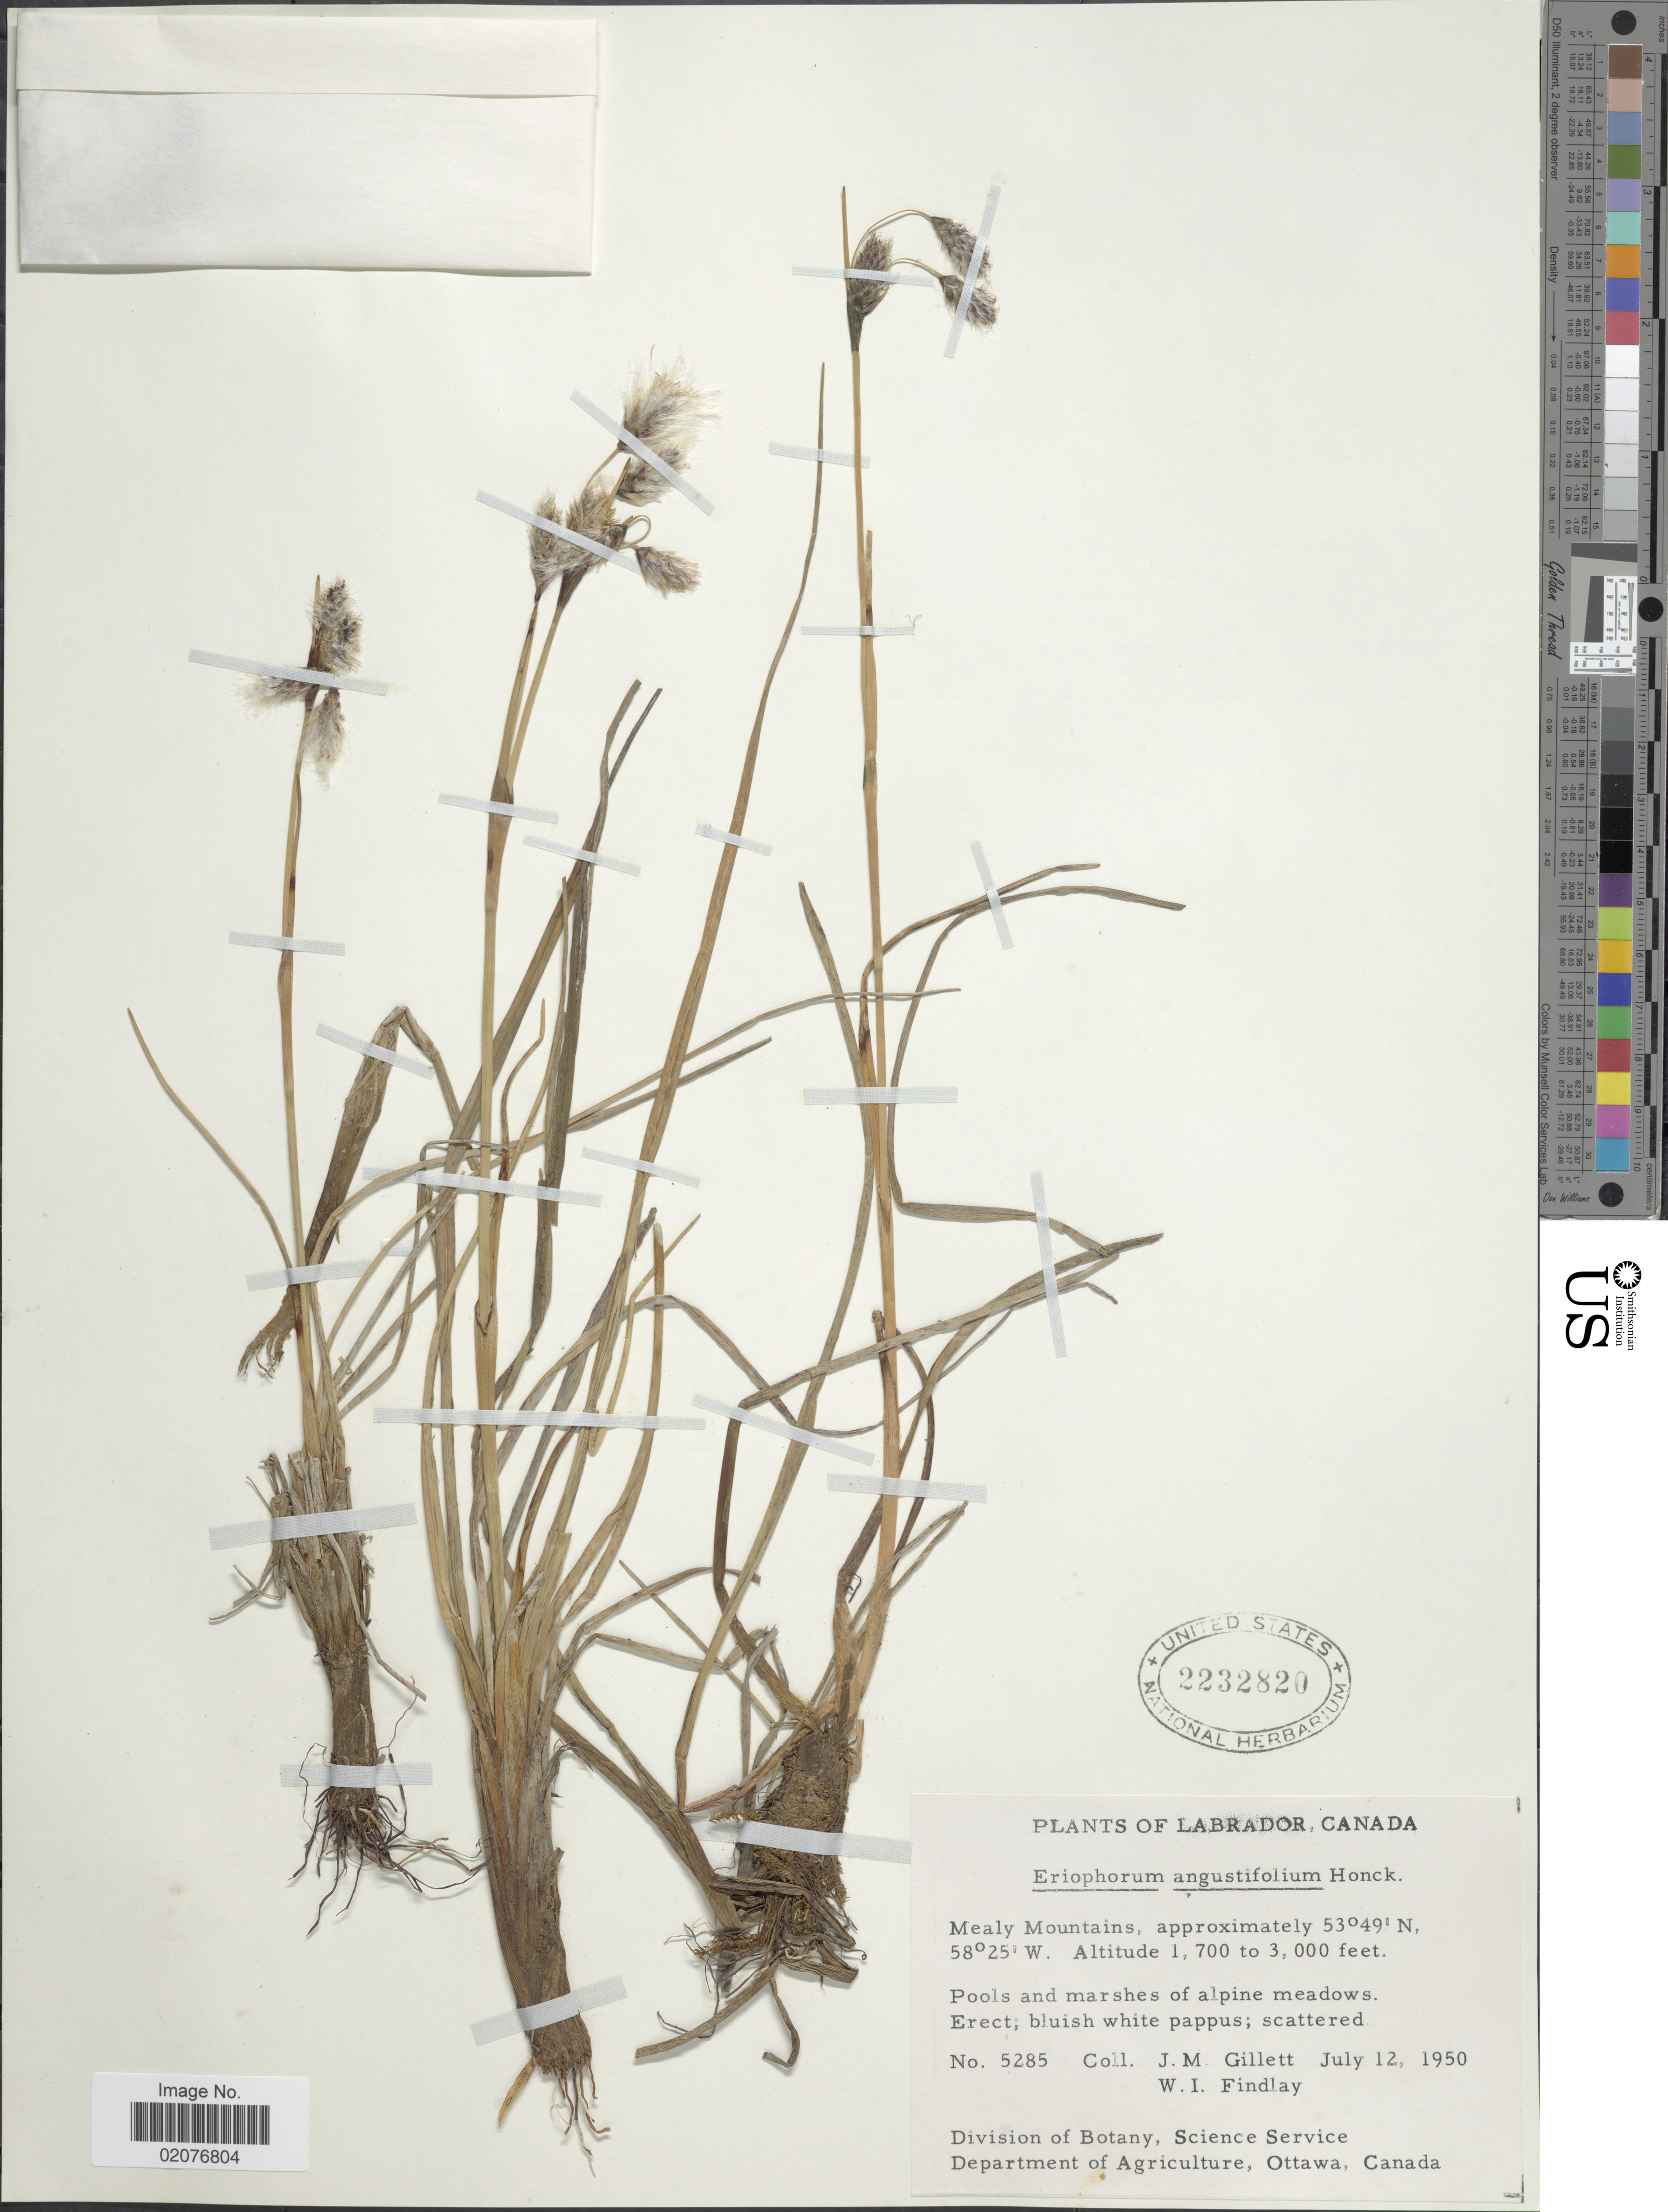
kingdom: Plantae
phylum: Tracheophyta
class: Liliopsida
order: Poales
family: Cyperaceae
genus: Eriophorum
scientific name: Eriophorum angustifolium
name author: Honck.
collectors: J. M. Gillett & W. Findlay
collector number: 5285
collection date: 1950-07-12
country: Canada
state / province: Newfoundland and Labrador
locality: Labrador, Mealy Mountains, approximately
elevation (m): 518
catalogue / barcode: US 2232820